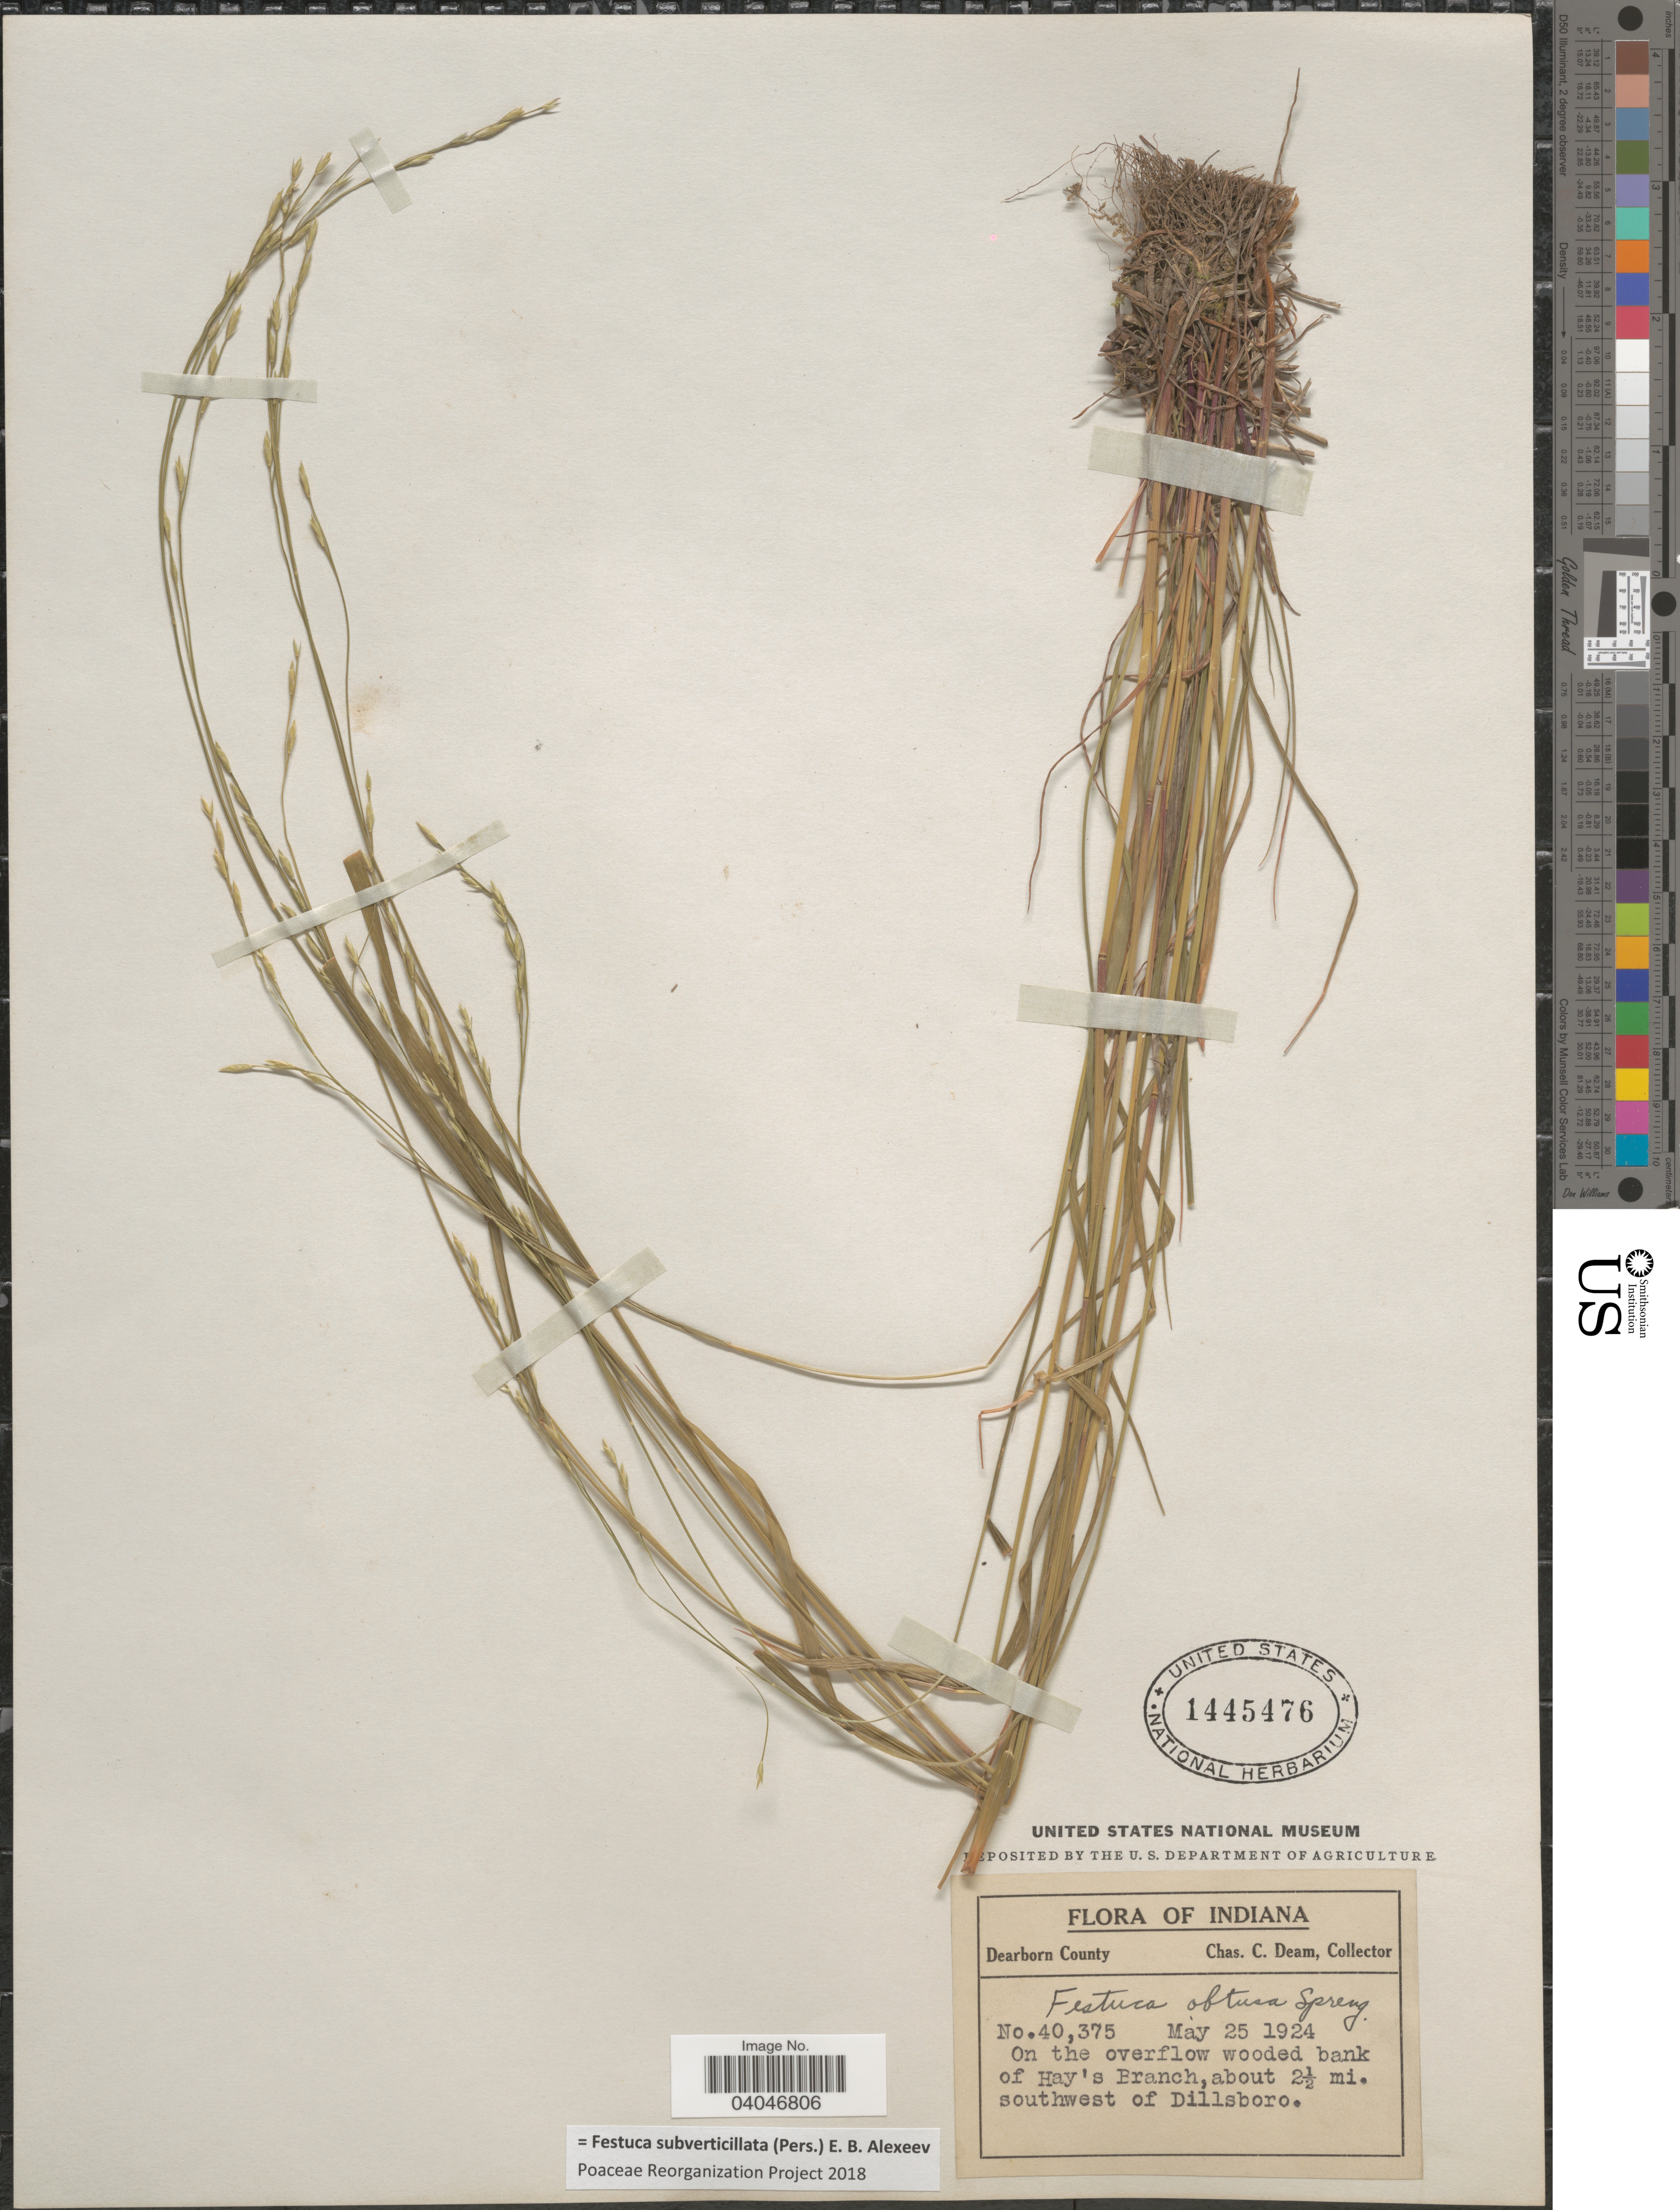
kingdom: Plantae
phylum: Tracheophyta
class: Liliopsida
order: Poales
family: Poaceae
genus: Festuca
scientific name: Festuca subverticillata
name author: (Pers.) E.B. Alexeev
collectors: C. C. Deam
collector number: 40375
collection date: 1924-05-25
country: United States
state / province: Indiana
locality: Dearborn County. On the overflow wooded bank of Hay's Branch, about 2½ mi. southwest of Dillsboro.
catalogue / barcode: US 1445476